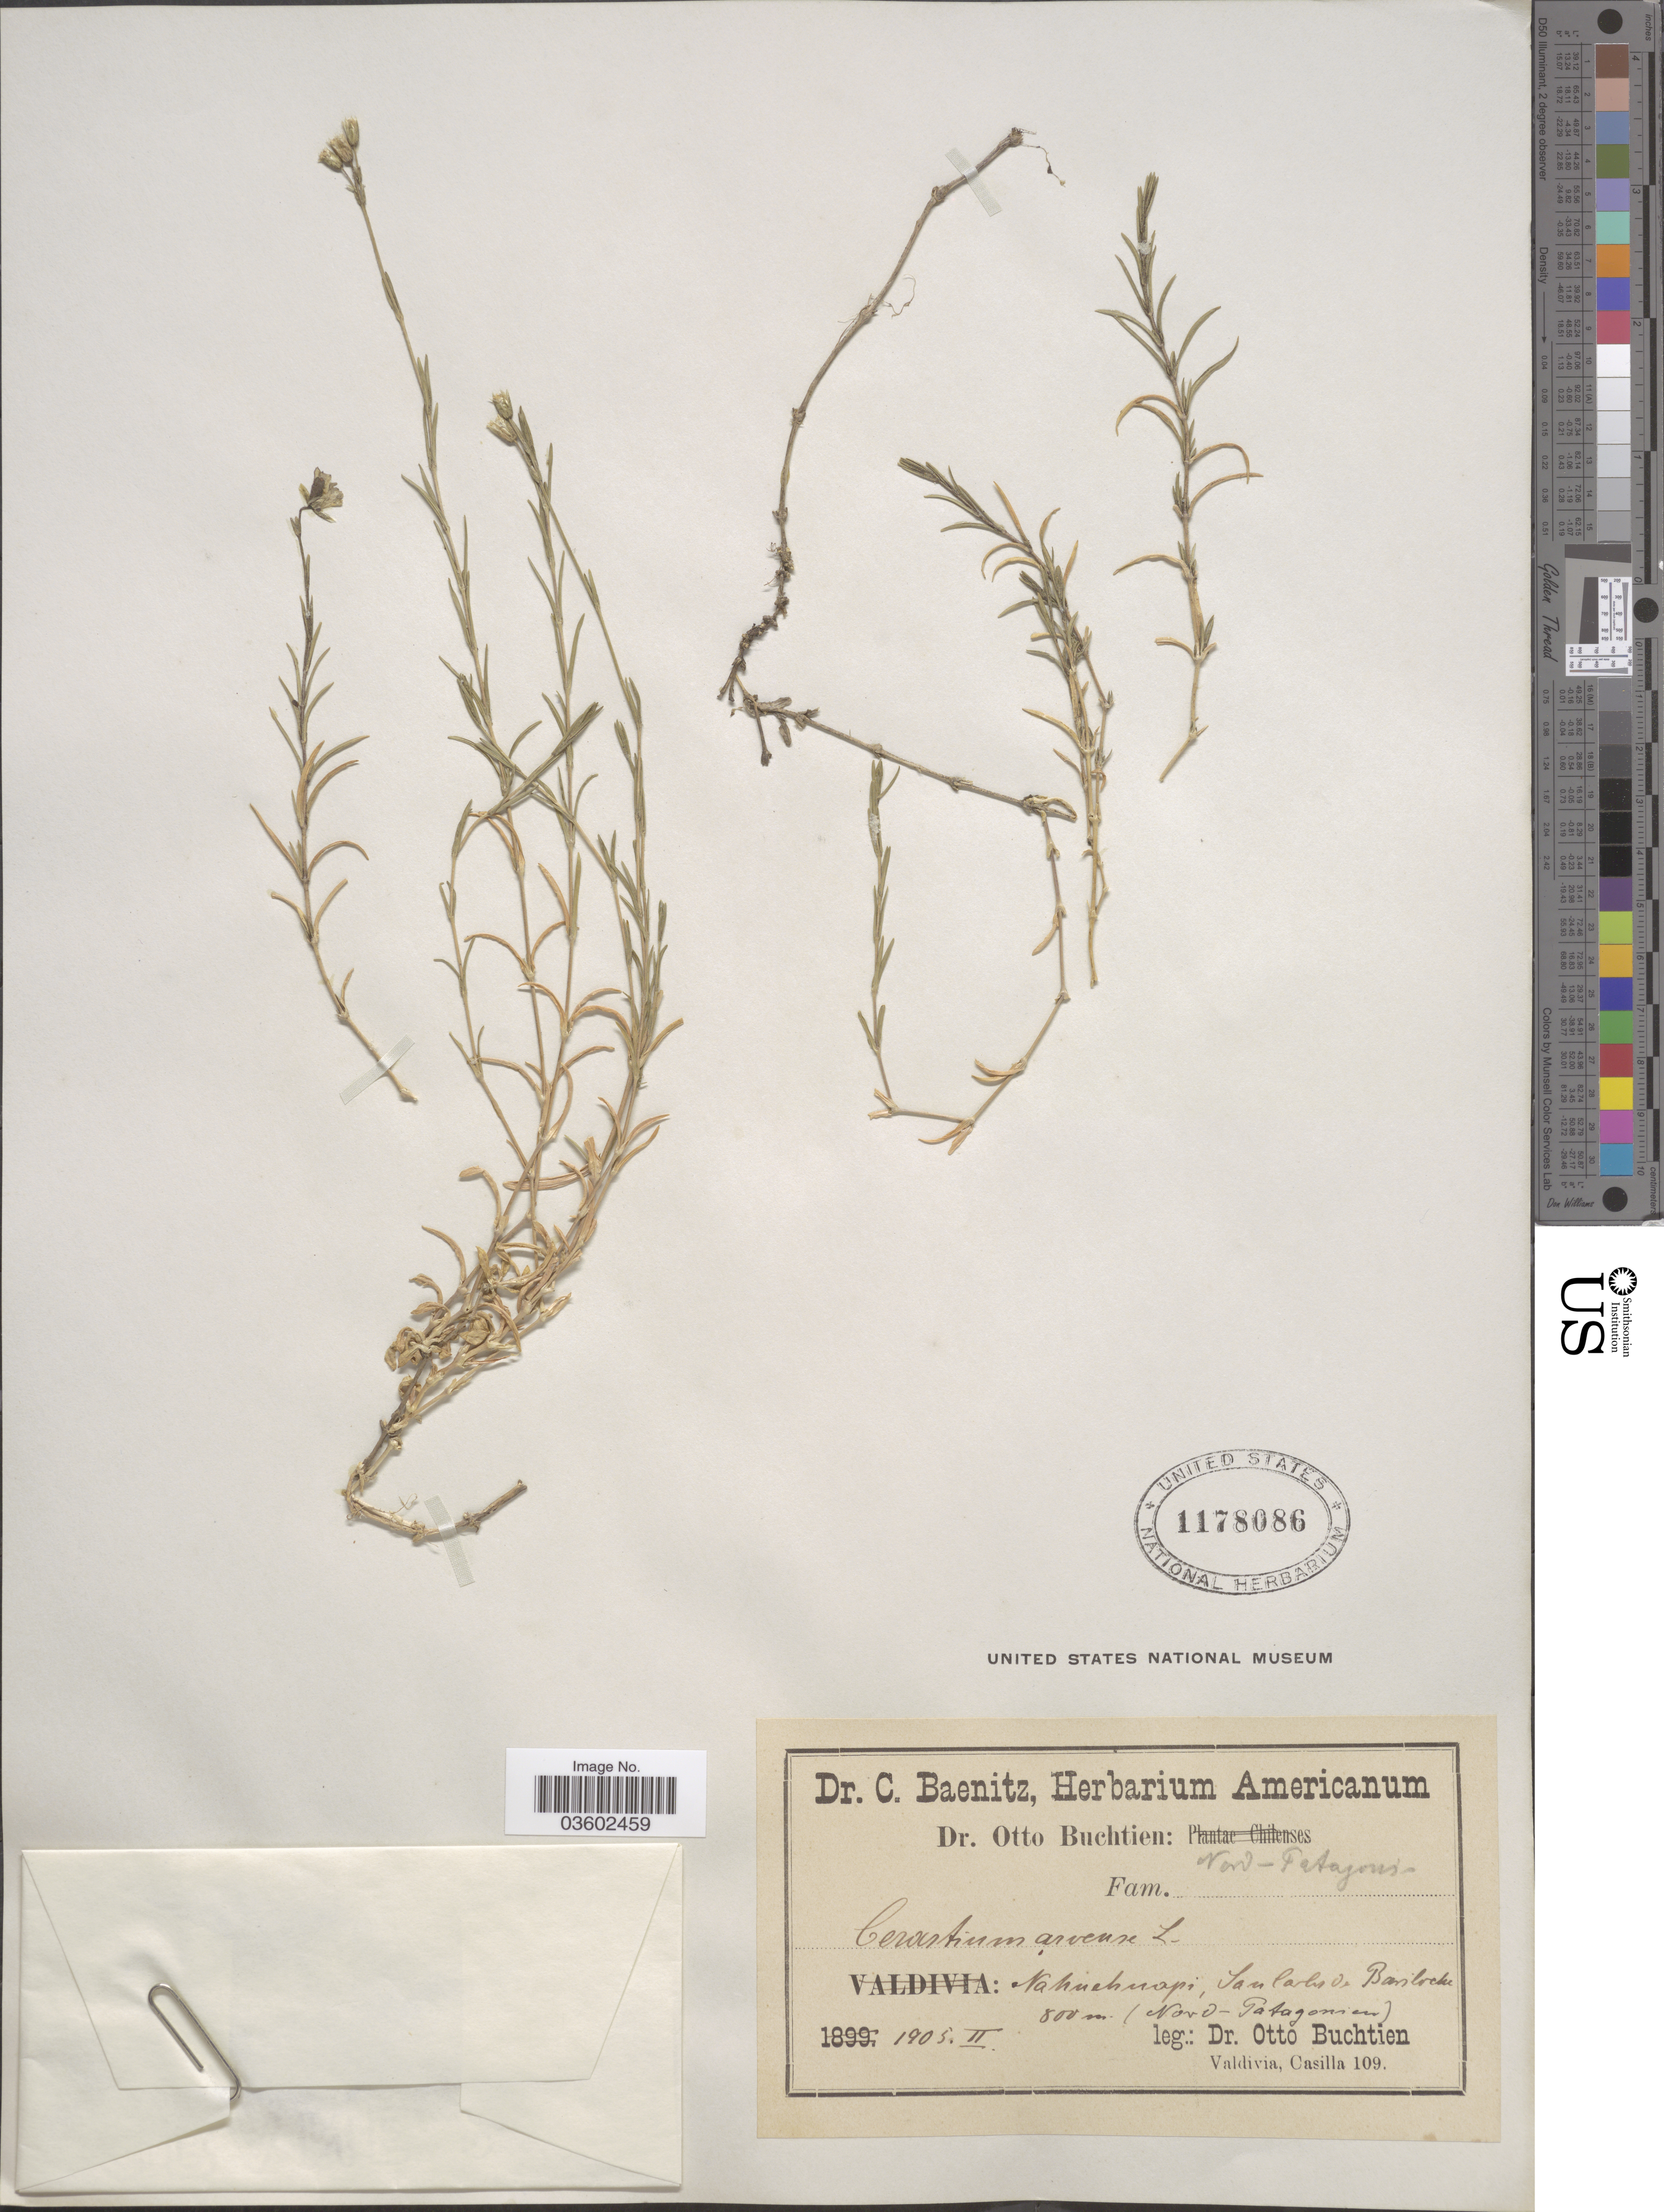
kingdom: Plantae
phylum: Tracheophyta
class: Magnoliopsida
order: Caryophyllales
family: Caryophyllaceae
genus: Cerastium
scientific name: Cerastium arvense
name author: L.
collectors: O. Buchtien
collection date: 1905-02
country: Argentina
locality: Nahuchnapi; San Carlos v. Bariloche (Nord-Patagonien).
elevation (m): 800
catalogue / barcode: US 1178086